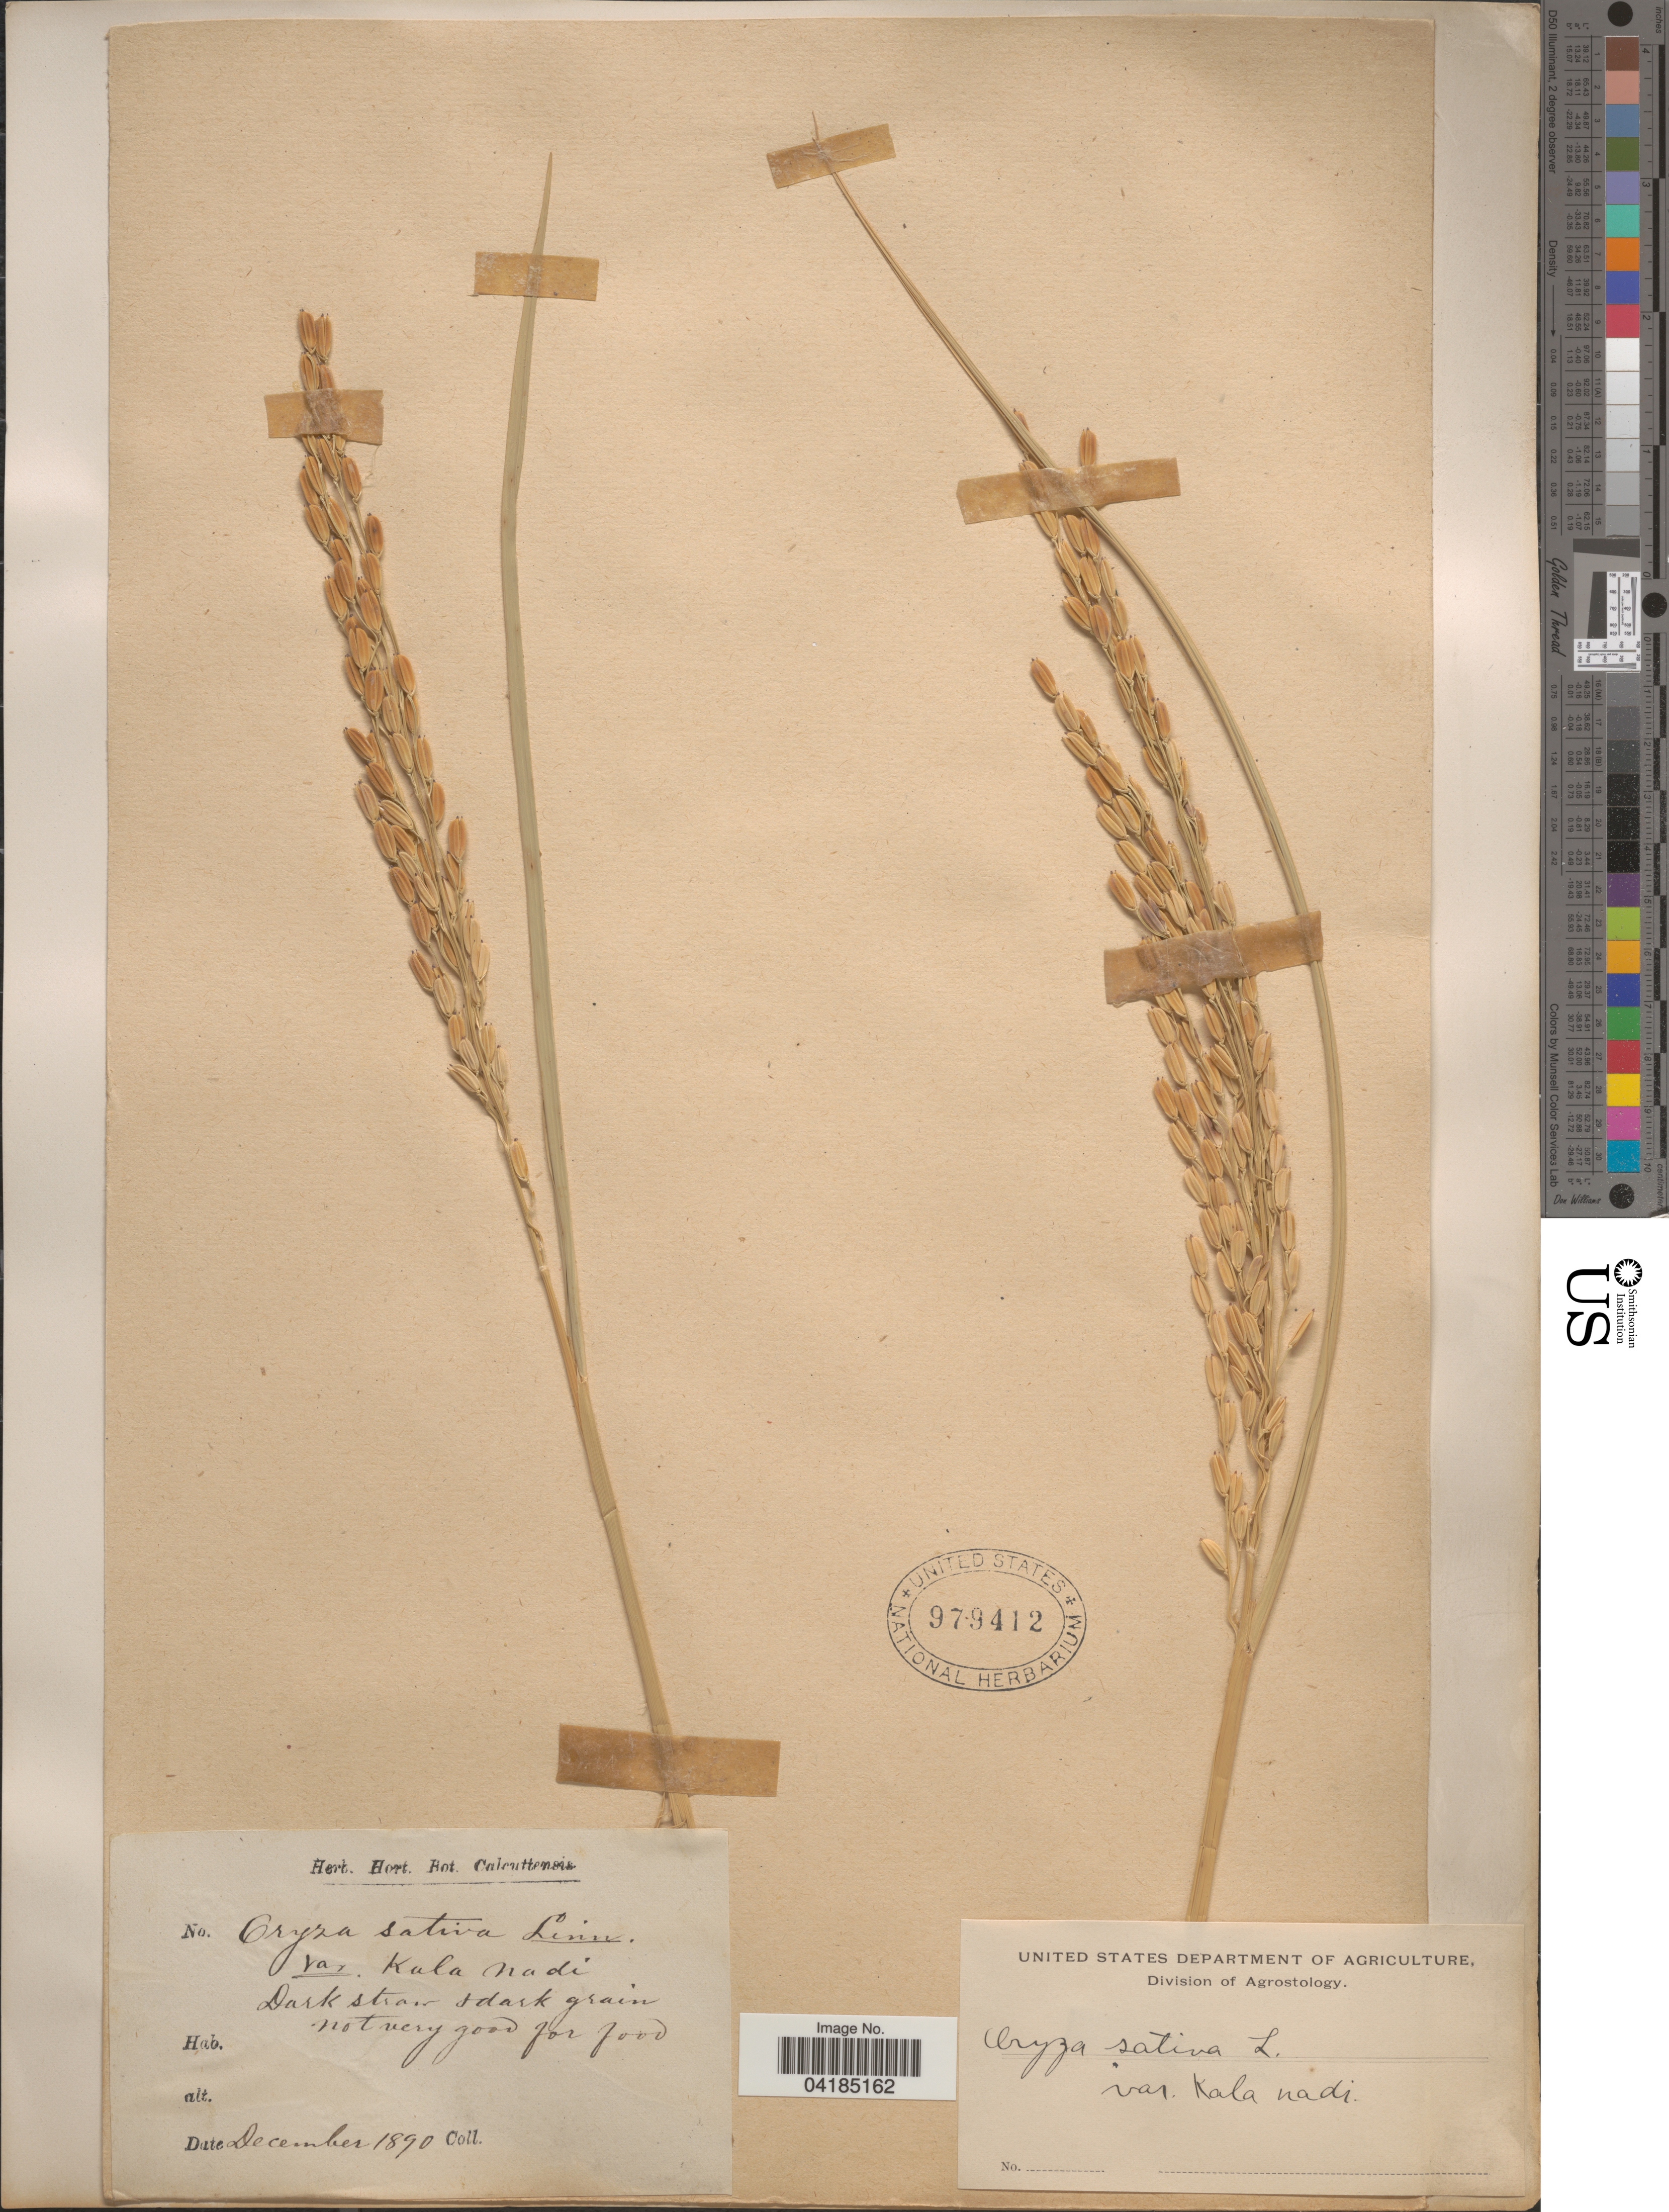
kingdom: Plantae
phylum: Tracheophyta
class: Liliopsida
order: Poales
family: Poaceae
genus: Oryza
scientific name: Oryza sativa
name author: L.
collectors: ex Herb. Hort. Bot. Calcuttensis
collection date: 1890-12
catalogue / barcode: US 979412